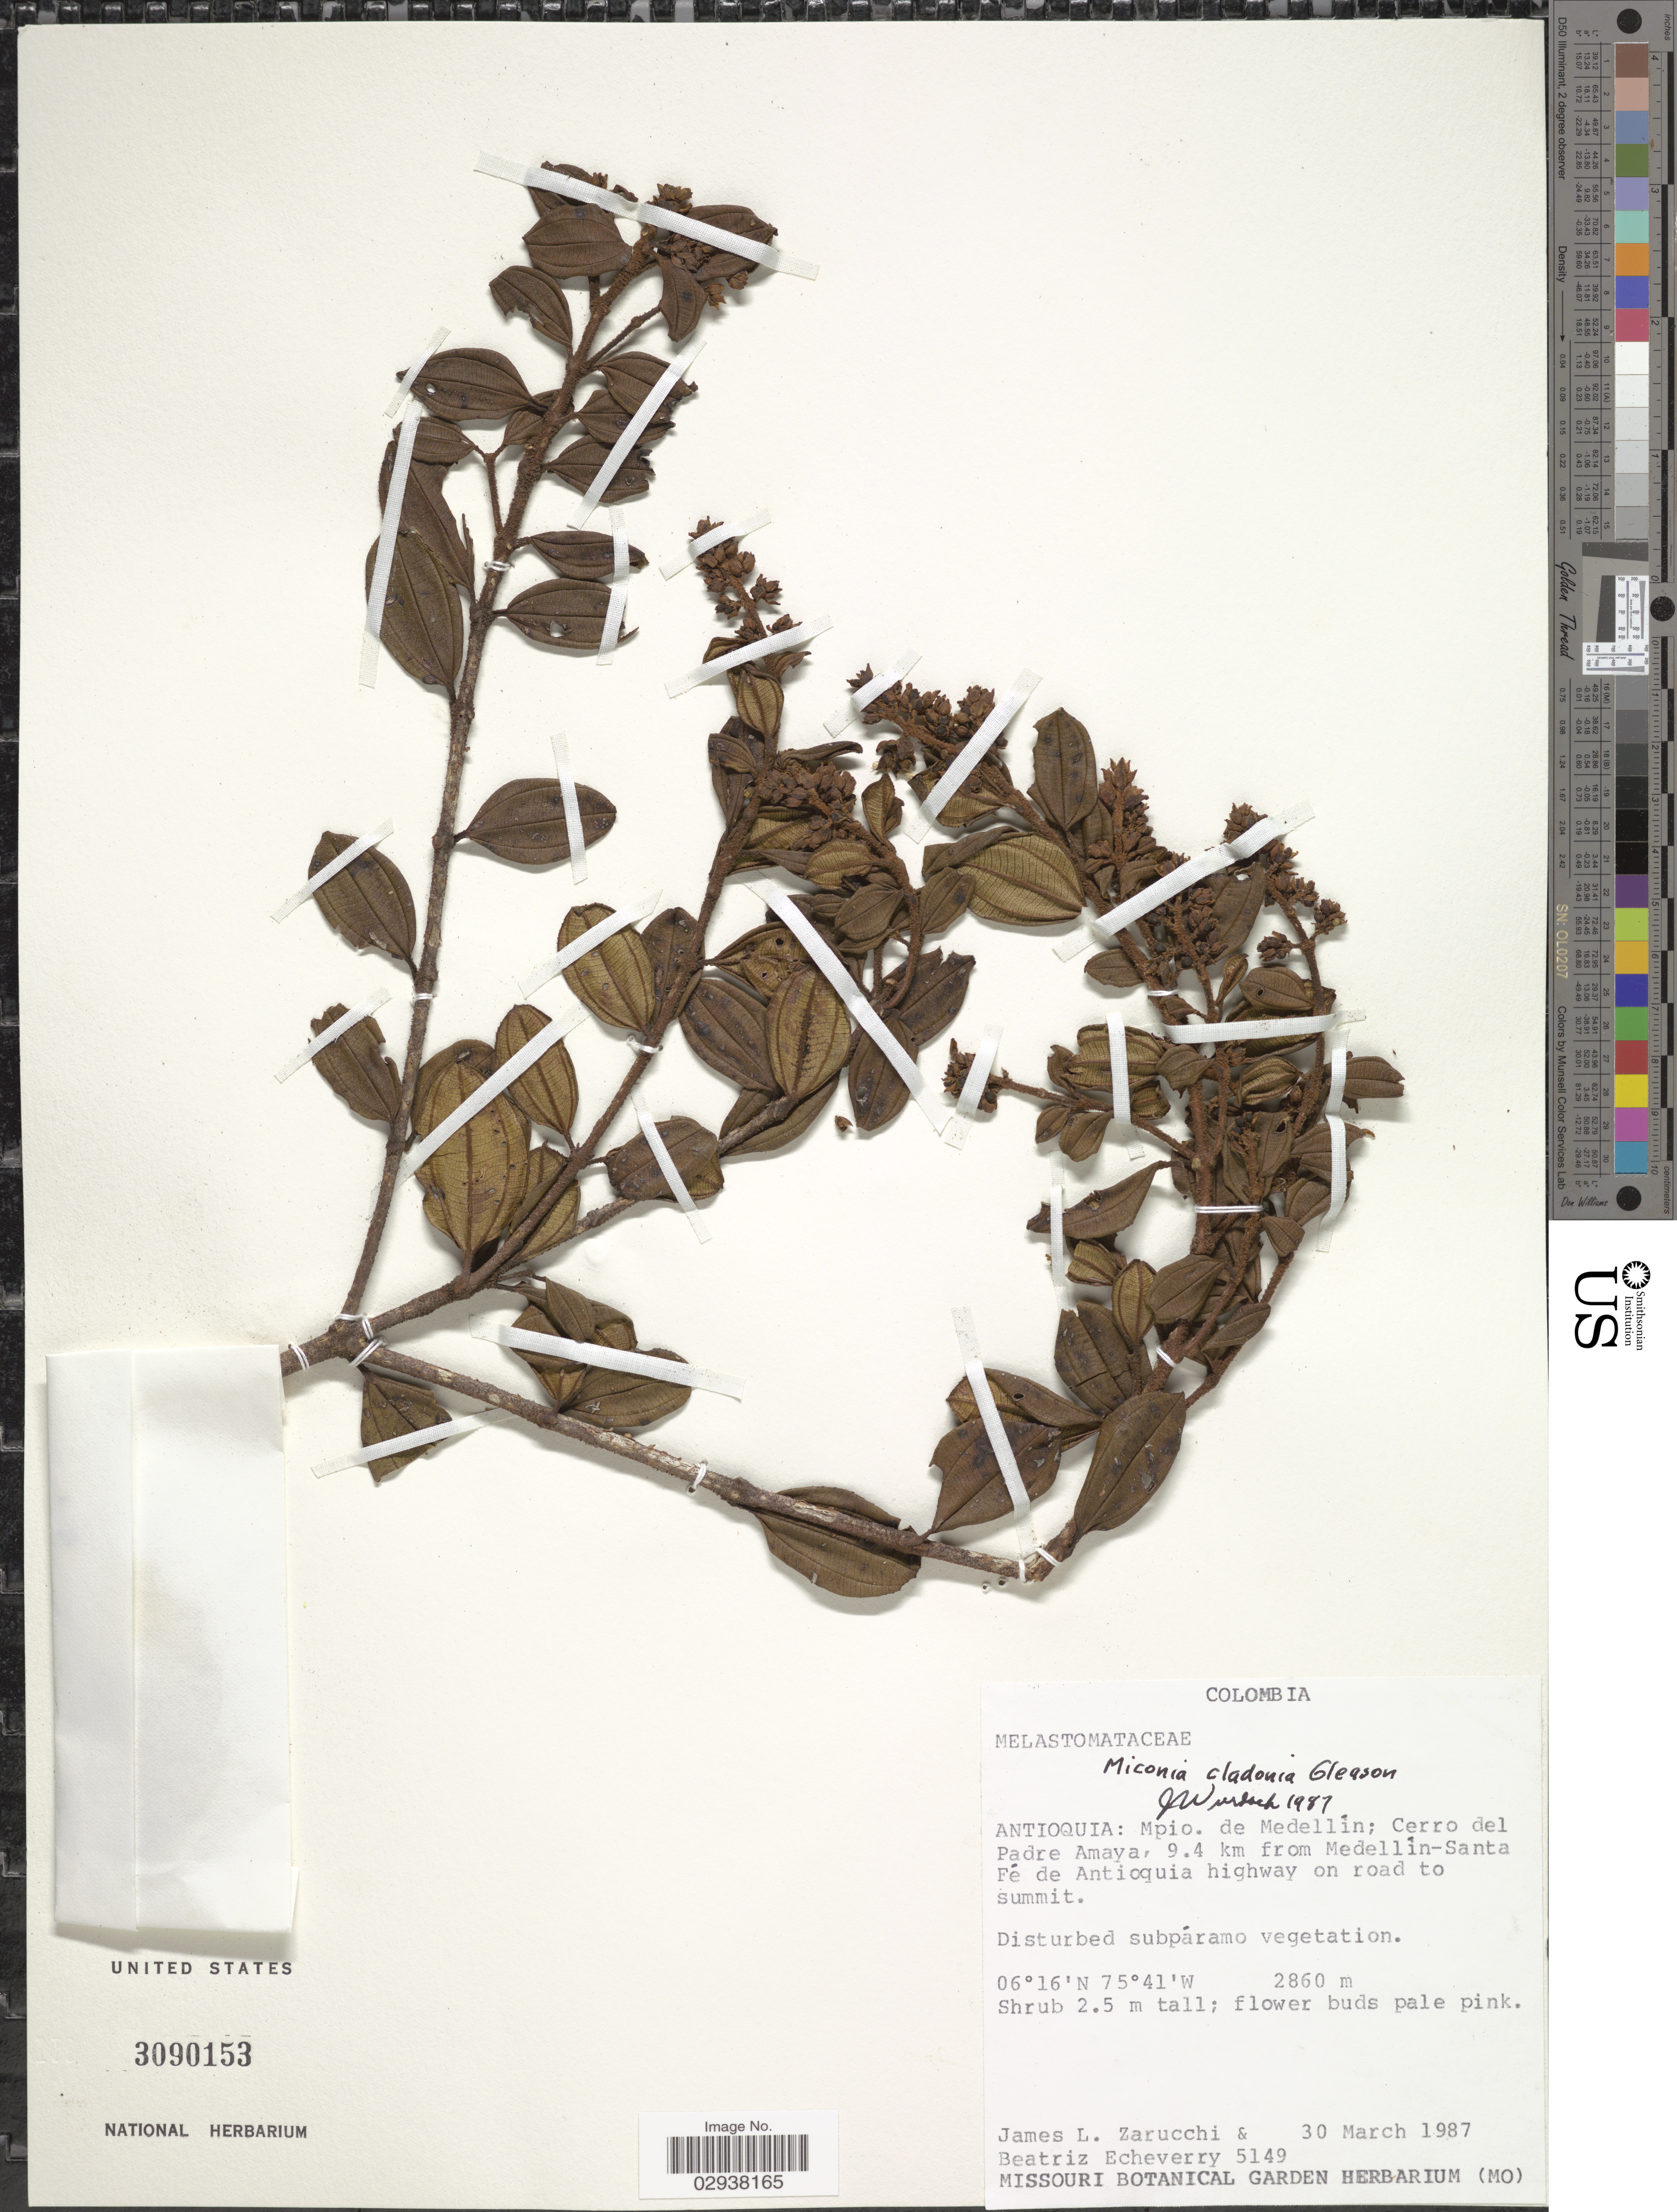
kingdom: Plantae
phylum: Tracheophyta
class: Magnoliopsida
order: Myrtales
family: Melastomataceae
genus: Miconia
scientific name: Miconia cladonia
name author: Gleason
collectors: J. L. Zarucchi & B. Echeverry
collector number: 5149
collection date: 1987-03-30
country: Colombia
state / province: Antioquia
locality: Mpio. de Medellín; Cerro del Padre Amaya, 9.4 km from Medellín-Santa Fé de Antioquia highway on road to summit.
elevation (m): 2860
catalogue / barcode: US 3090153